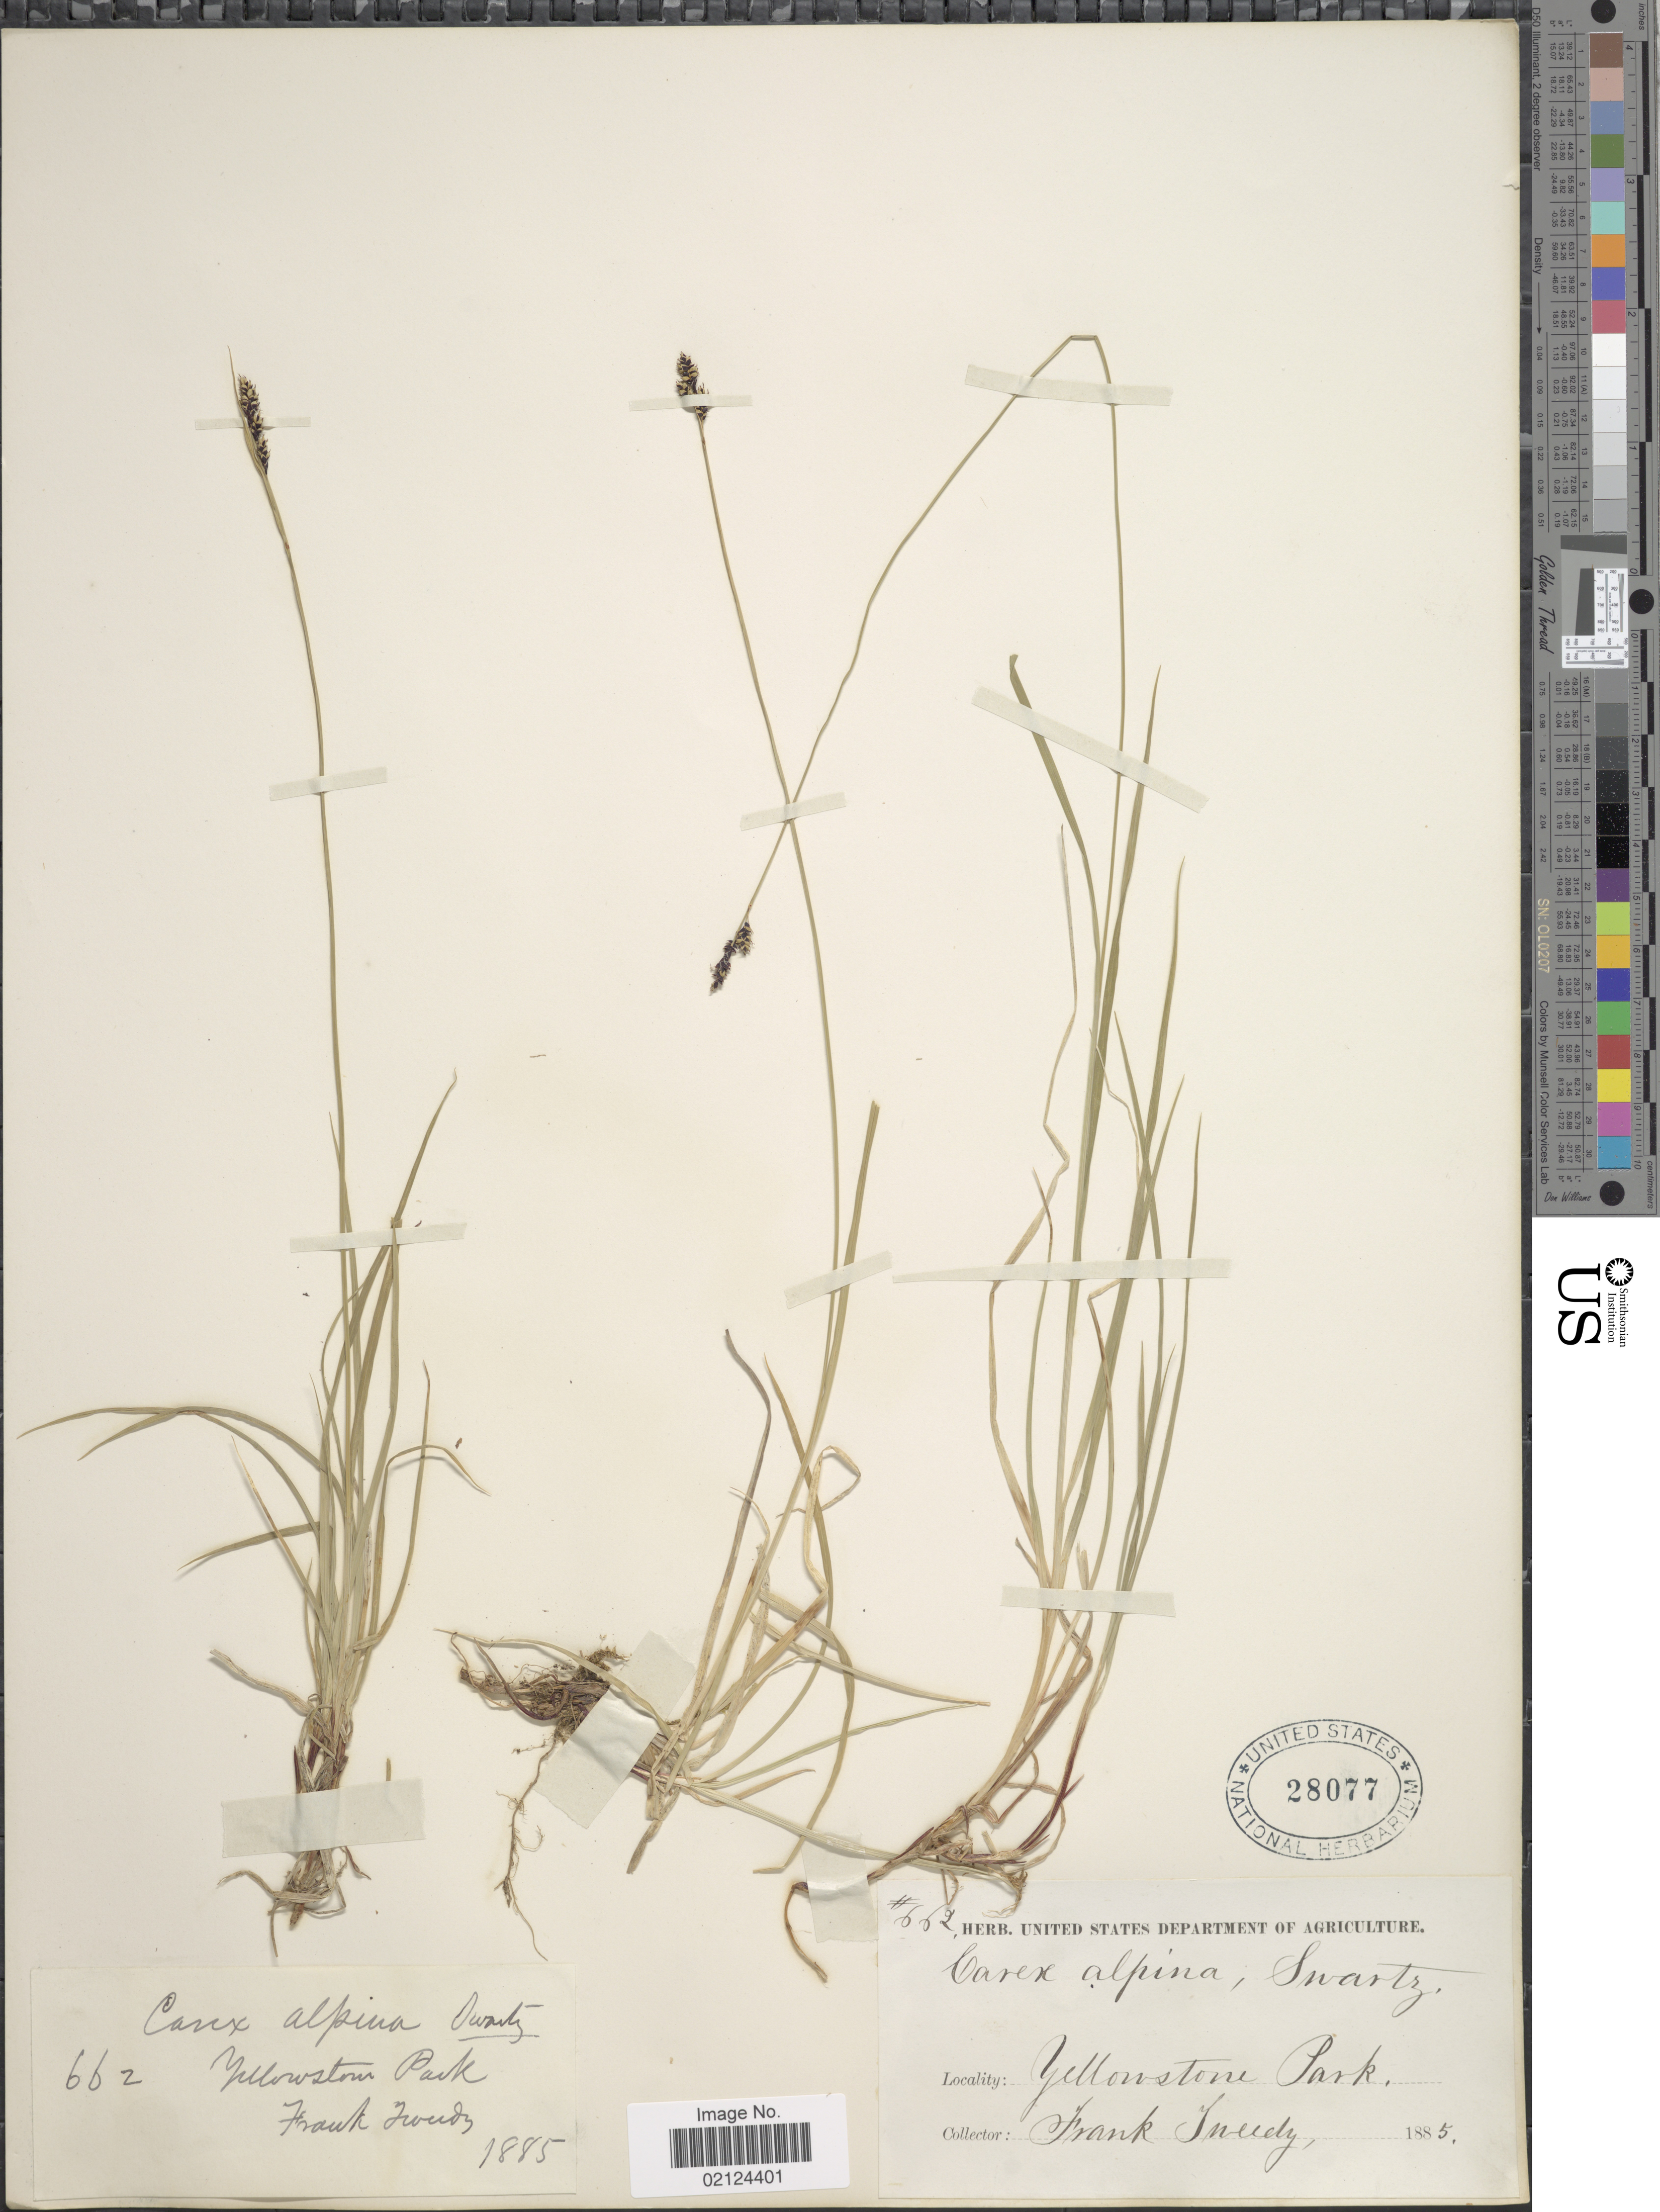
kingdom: Plantae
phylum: Tracheophyta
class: Liliopsida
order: Poales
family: Cyperaceae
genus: Carex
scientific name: Carex media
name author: R. Br.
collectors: F. Tweedy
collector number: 662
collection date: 1885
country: United States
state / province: Wyoming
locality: Yellowstone Park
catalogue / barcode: US 28077